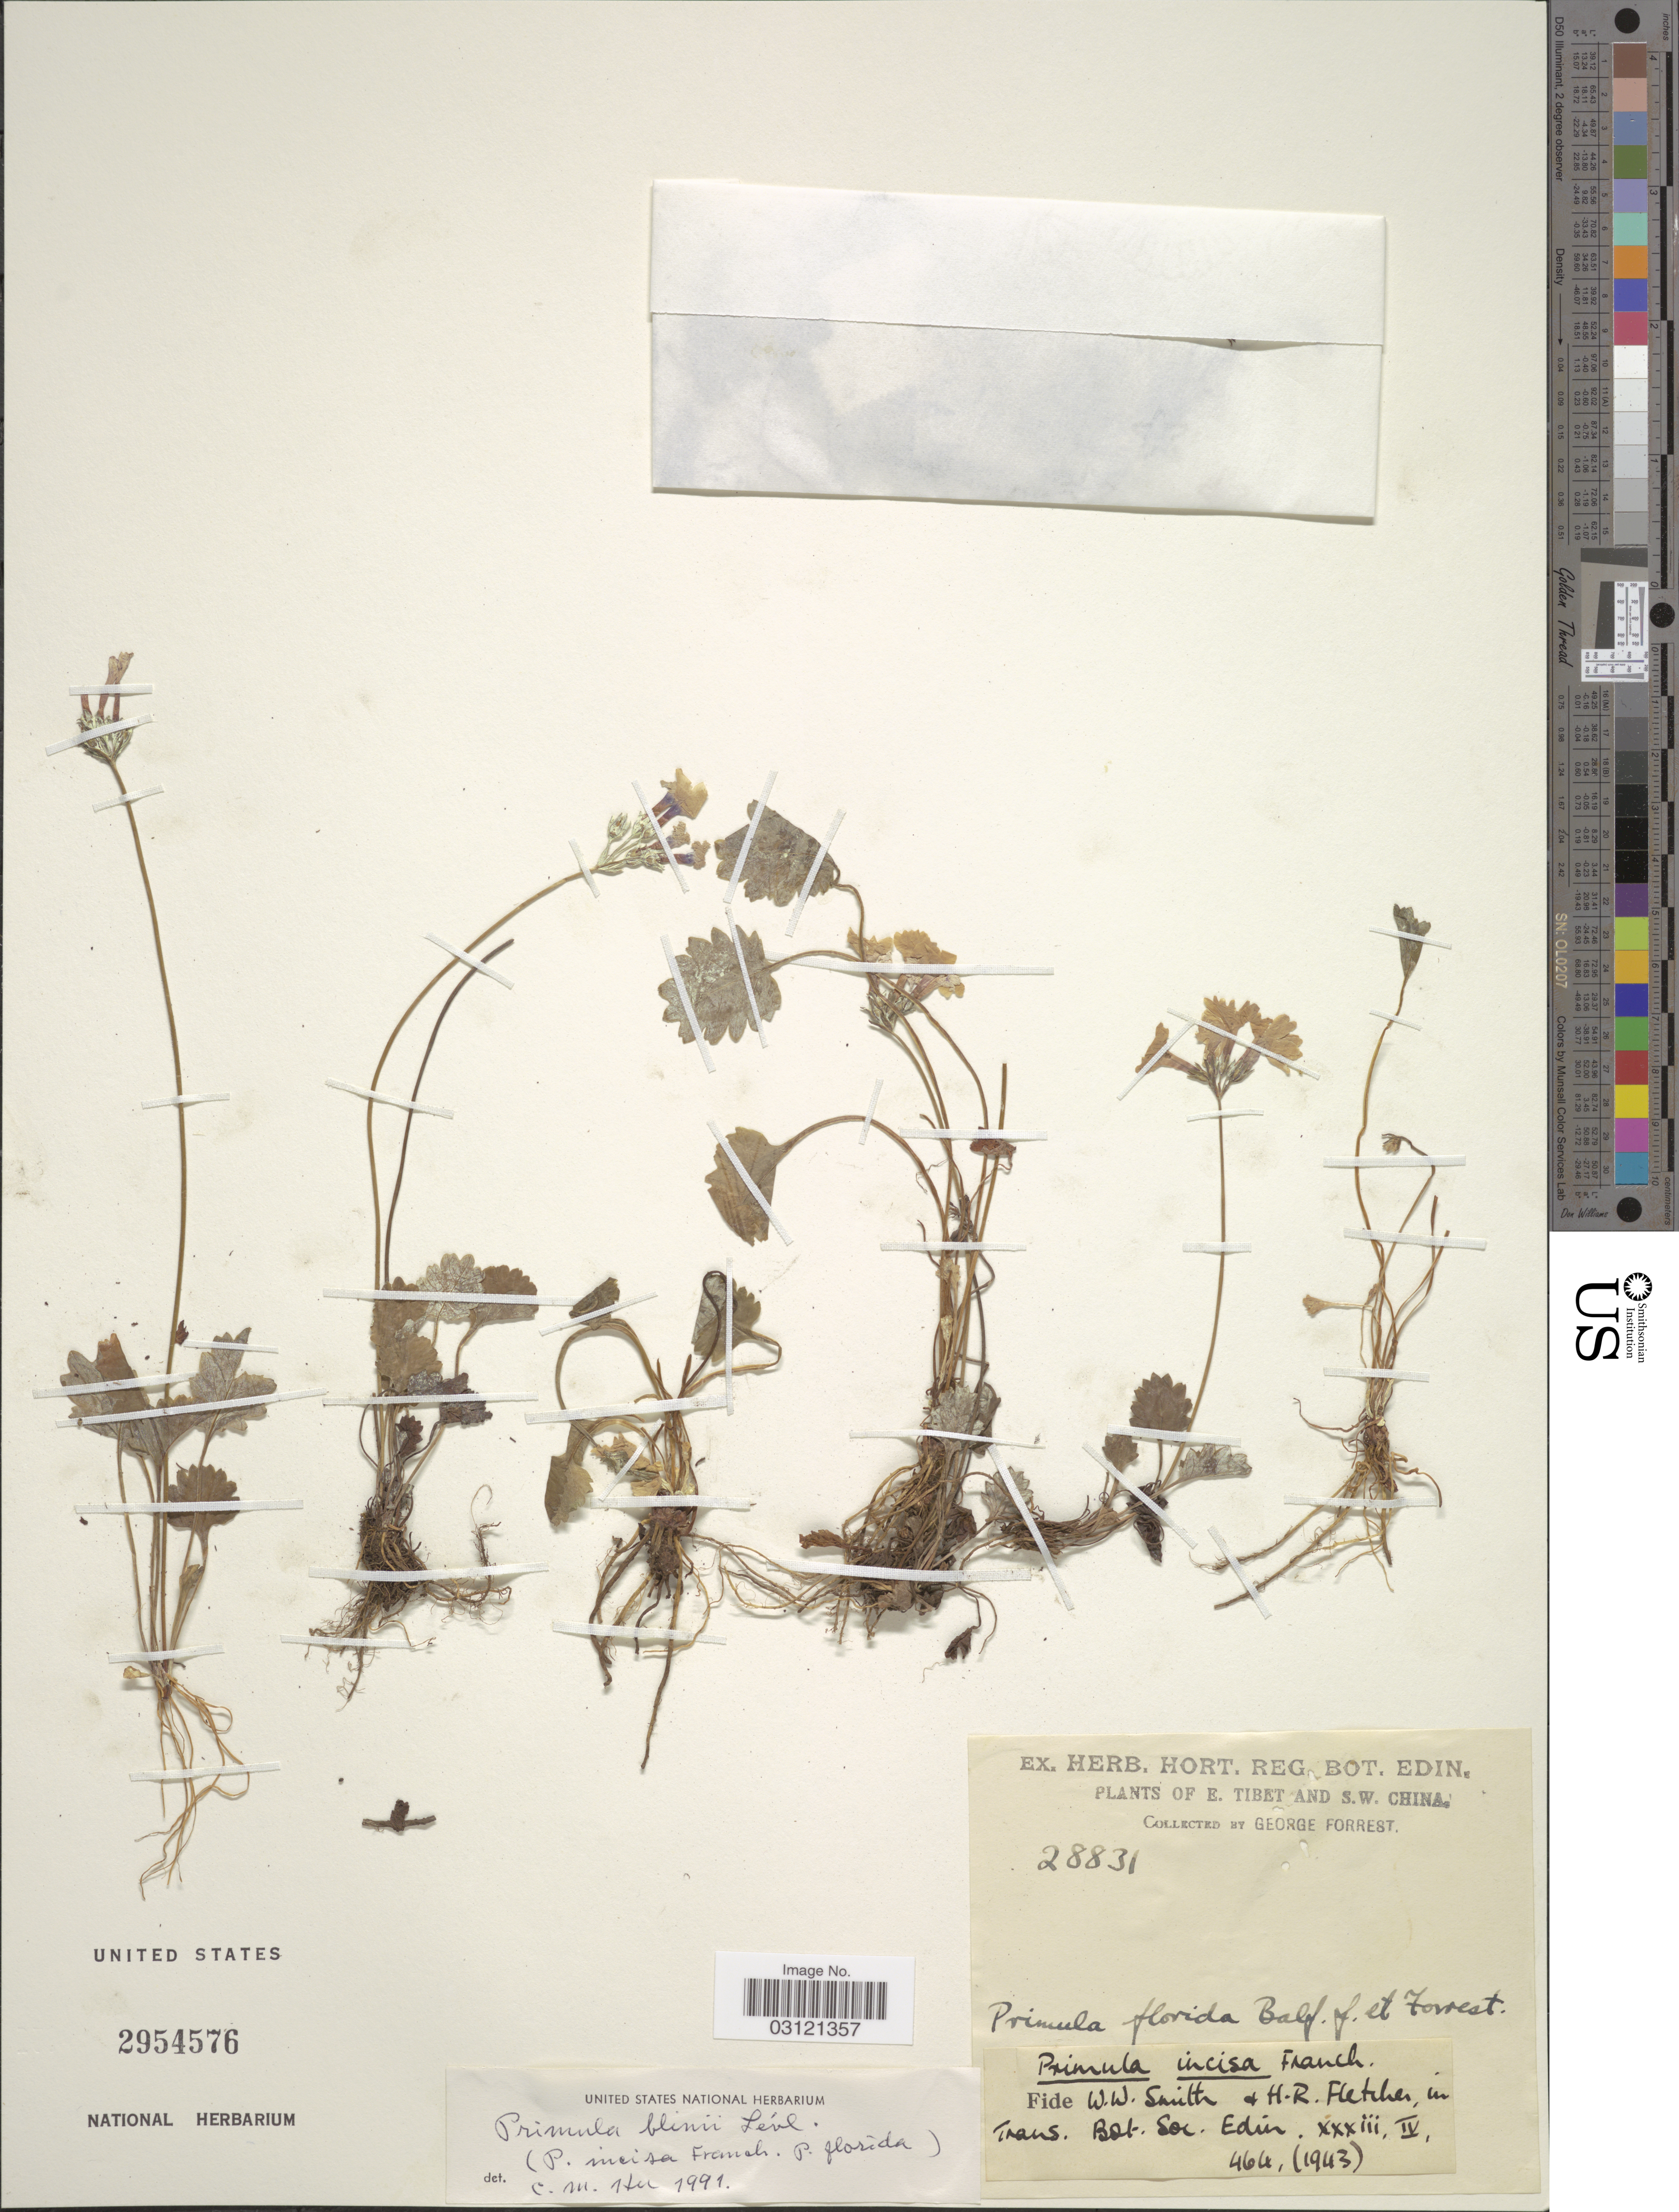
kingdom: Plantae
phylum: Tracheophyta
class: Magnoliopsida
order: Ericales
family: Primulaceae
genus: Primula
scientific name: Primula incisa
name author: Franch.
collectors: G. Forrest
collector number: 28831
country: China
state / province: Xizang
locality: E. Tibet and S.W. China.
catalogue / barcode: US 2954576